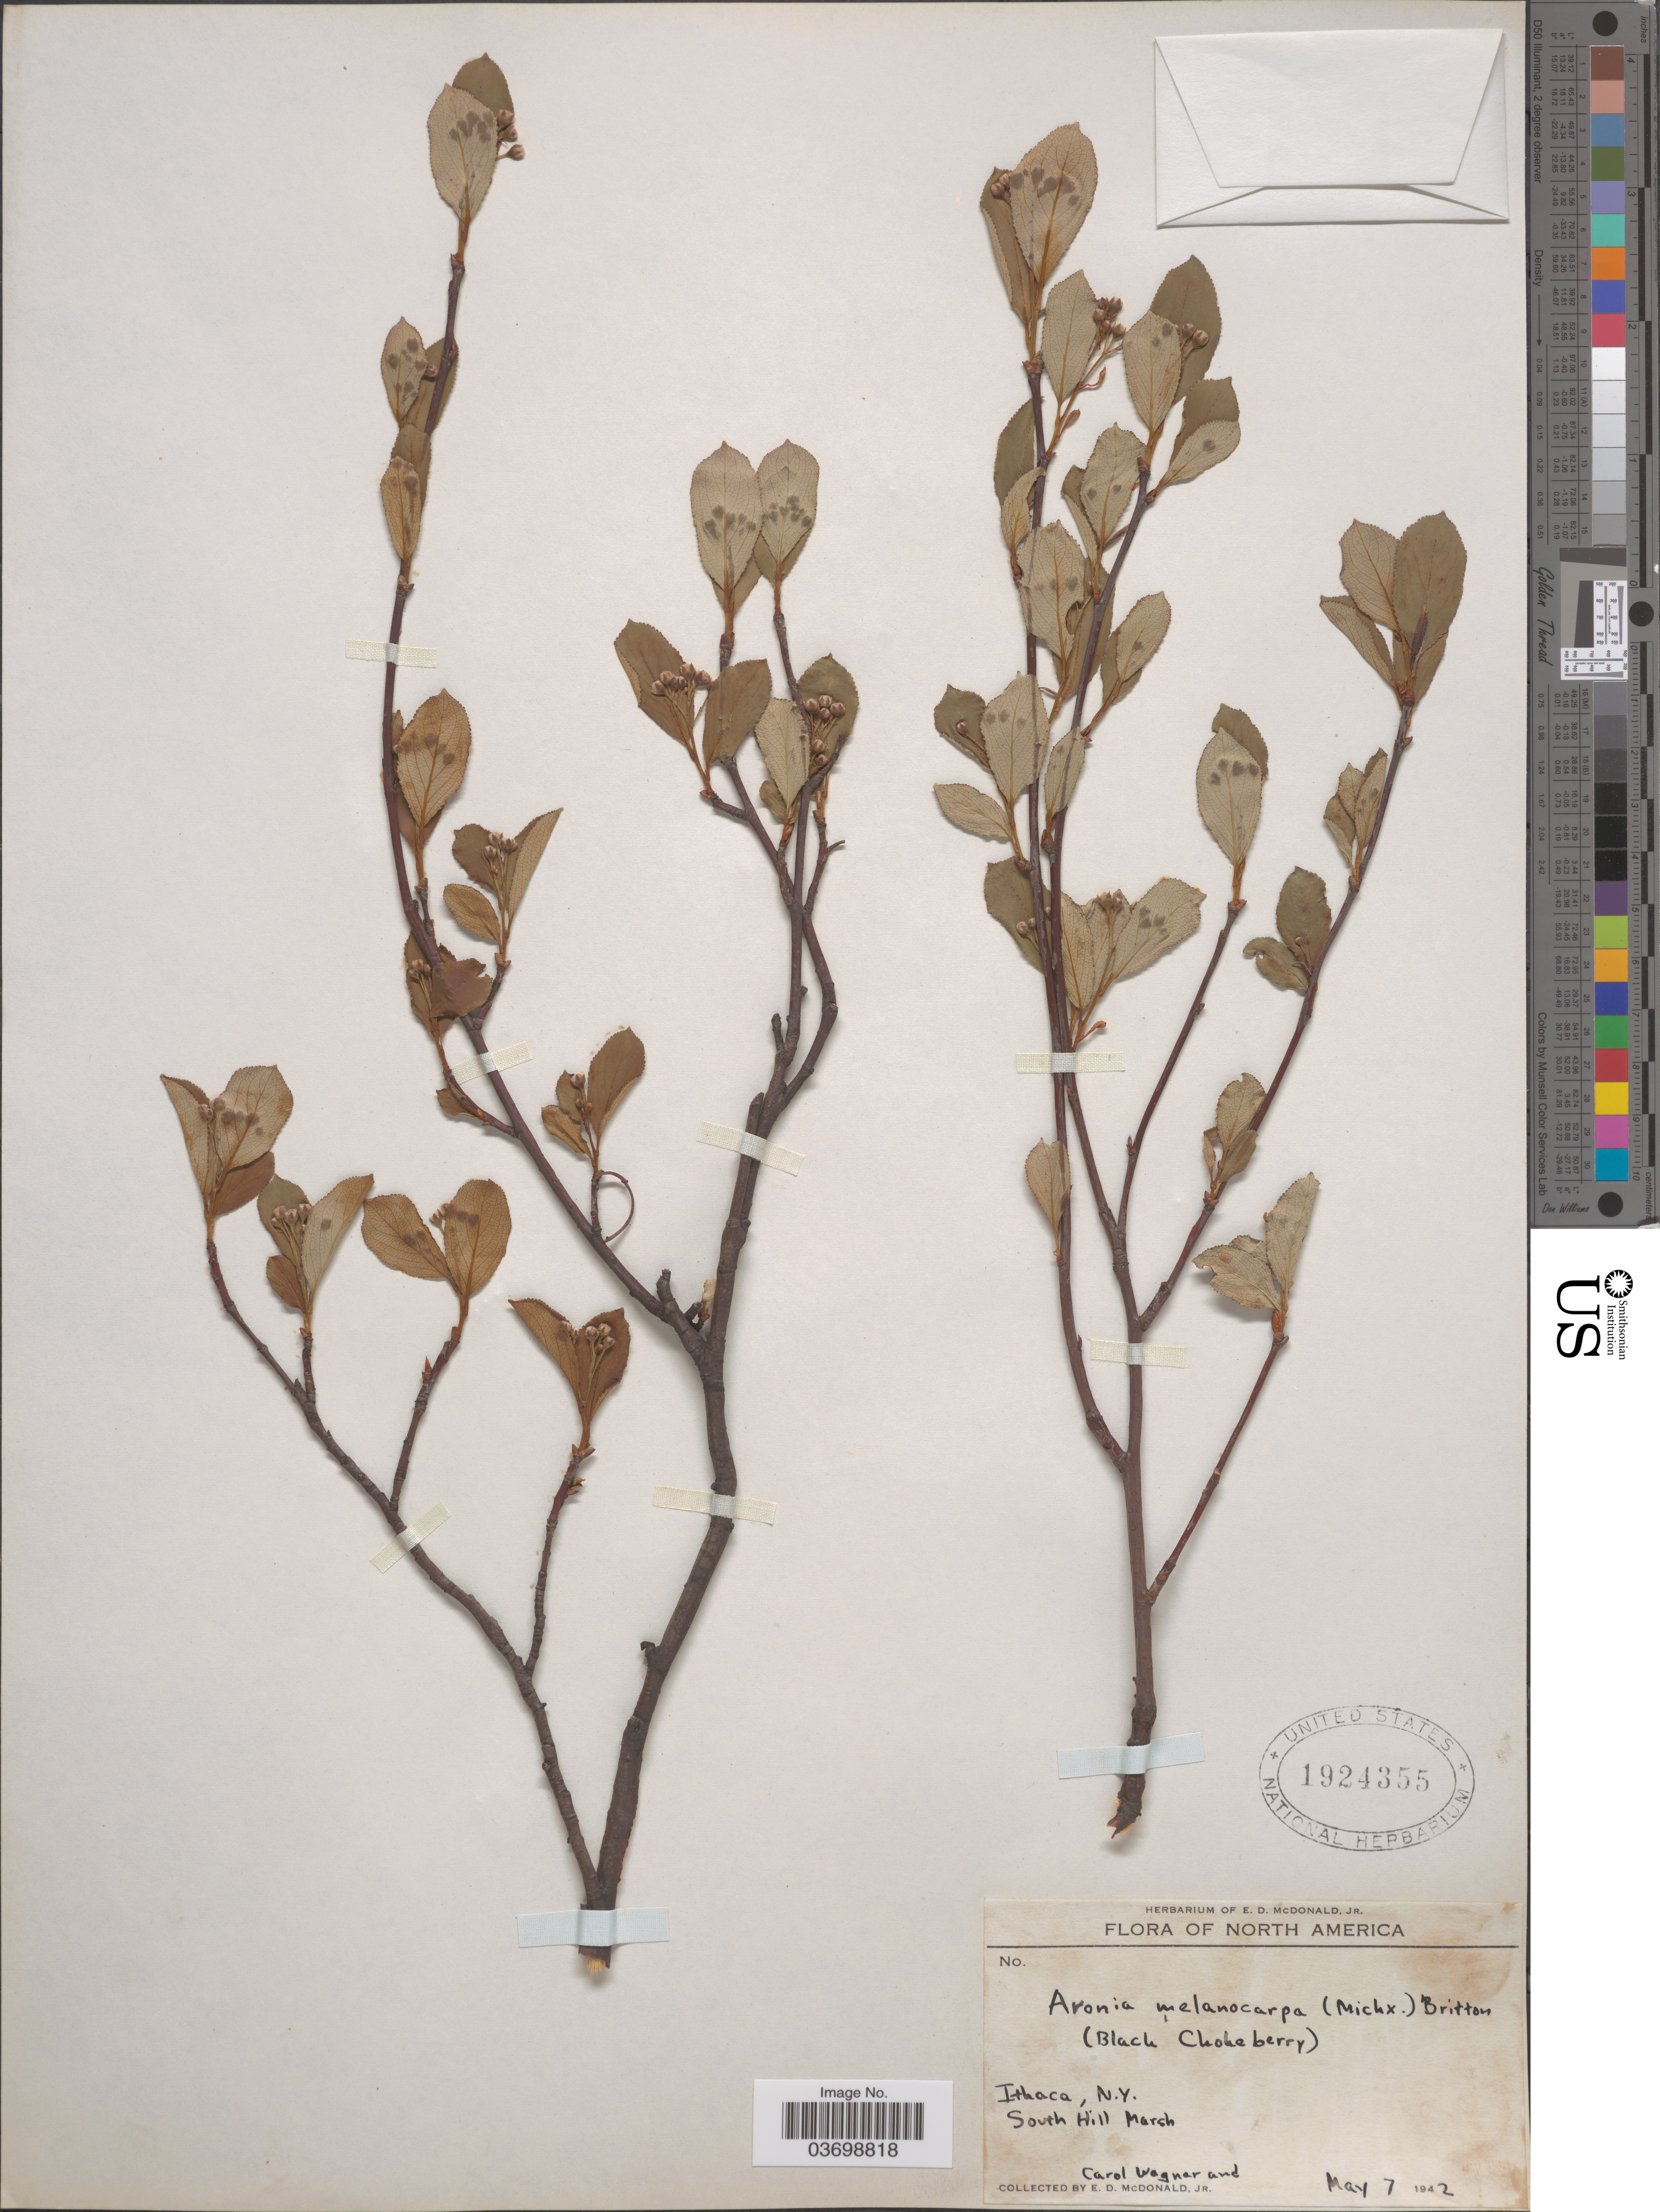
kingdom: Plantae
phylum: Tracheophyta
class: Magnoliopsida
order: Rosales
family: Rosaceae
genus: Aronia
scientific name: Aronia melanocarpa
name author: (Michx.) Elliott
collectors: C. Wagner & E. D. McDonald Jr.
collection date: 1942-05-07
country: United States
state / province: New York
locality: Ithaca, South Hill Marsh.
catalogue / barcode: US 1924355